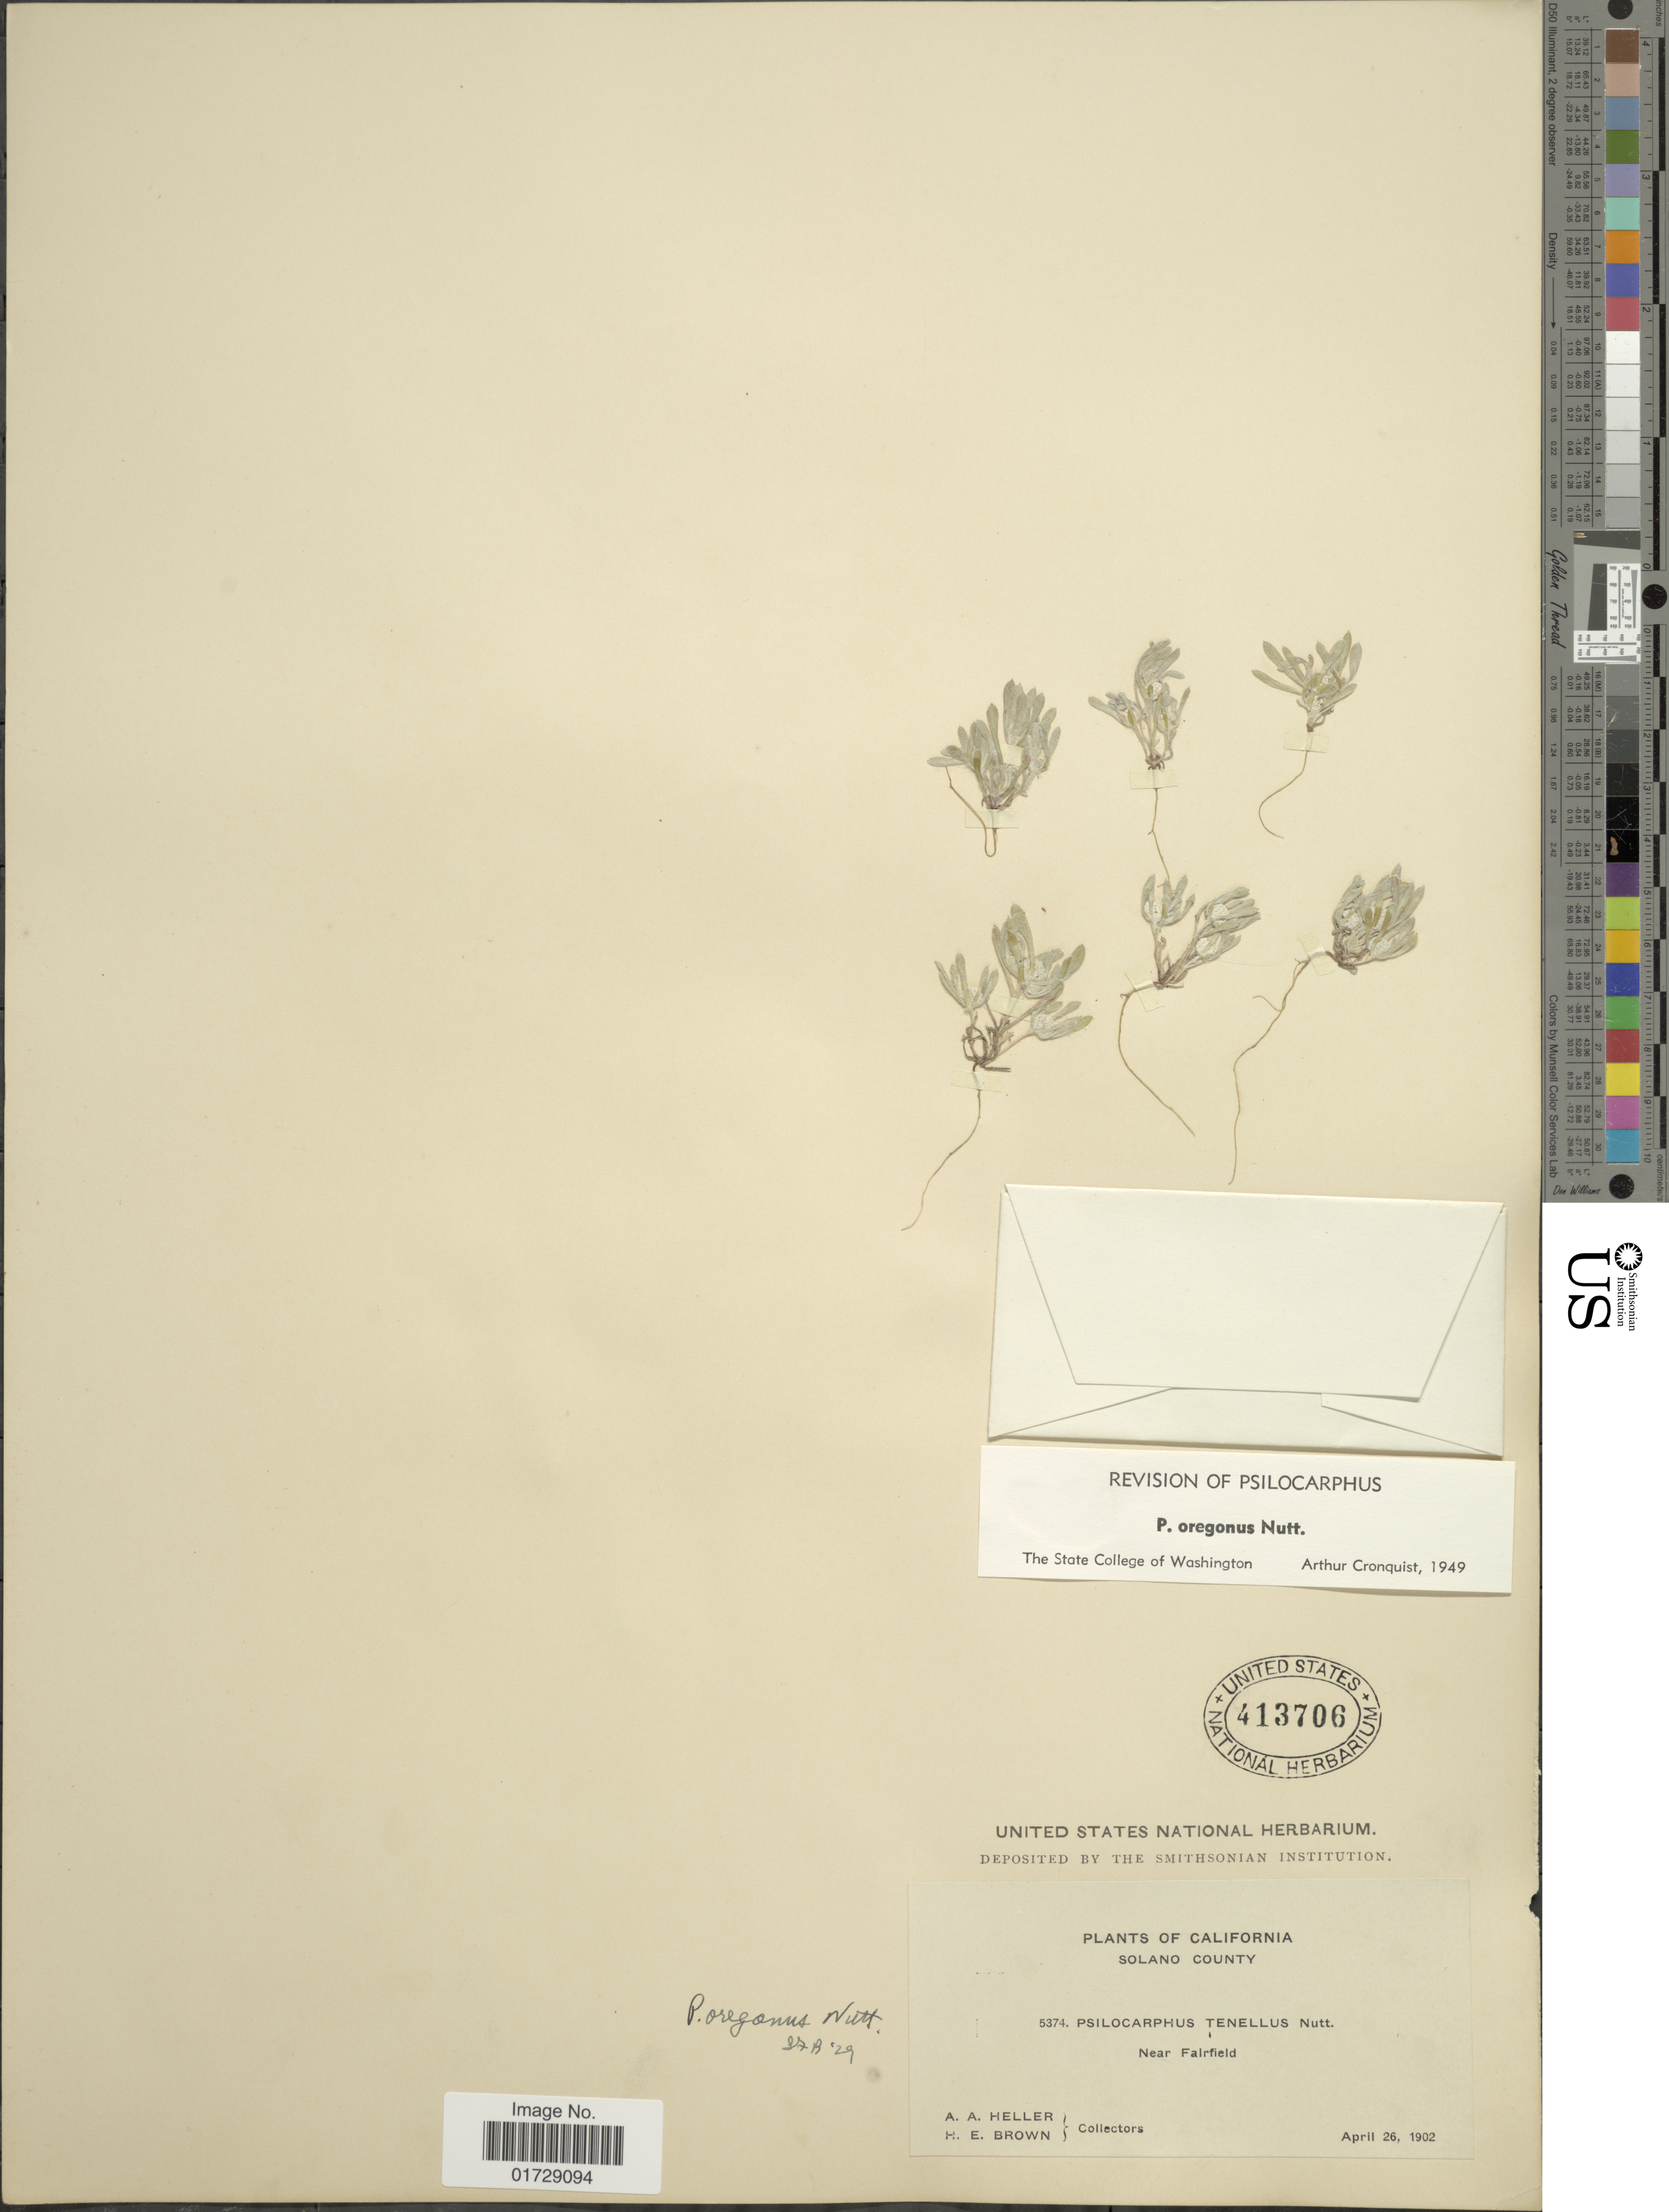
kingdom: Plantae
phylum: Tracheophyta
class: Magnoliopsida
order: Asterales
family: Asteraceae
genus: Psilocarphus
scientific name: Psilocarphus oregonus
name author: Nutt.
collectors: A. A. Heller & H. E. Brown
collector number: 5374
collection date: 1902-04-26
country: United States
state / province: California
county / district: Solano Co.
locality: Near Fairfield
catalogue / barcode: US 413706